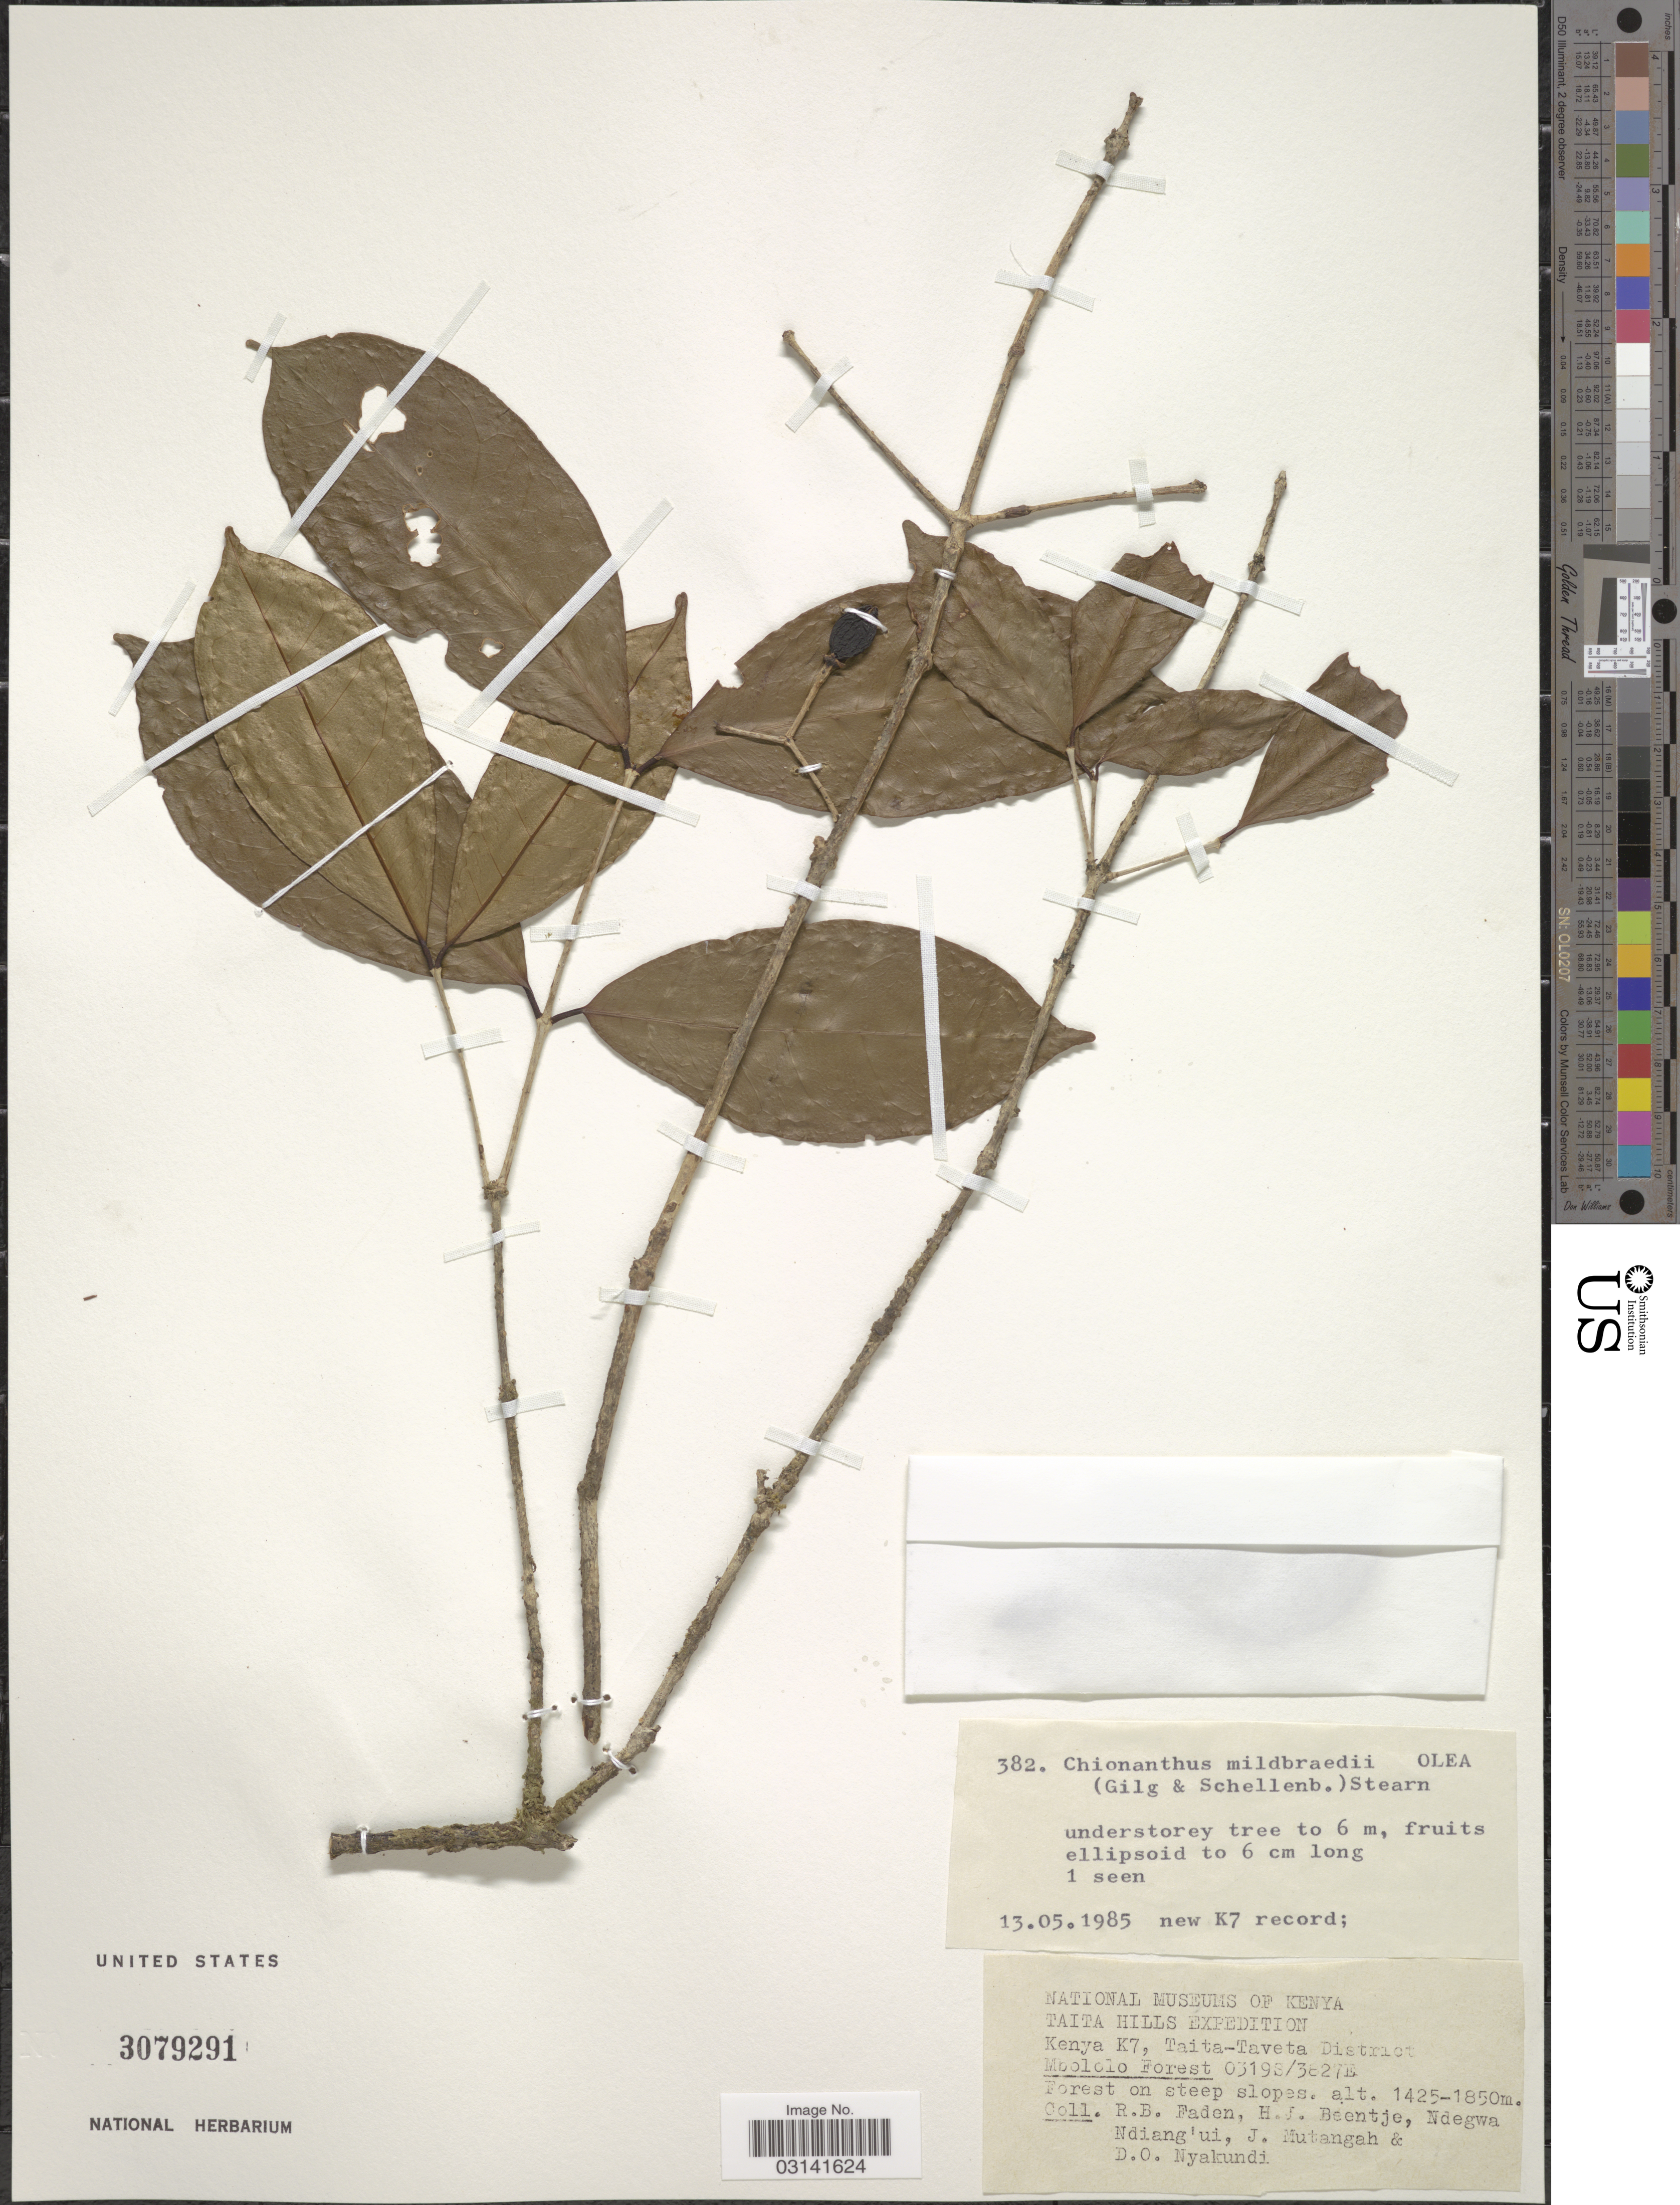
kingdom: Plantae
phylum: Tracheophyta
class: Magnoliopsida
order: Lamiales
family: Oleaceae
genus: Chionanthus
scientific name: Chionanthus africanus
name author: Thwaites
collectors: R. B. Faden, H. J. Beentje, Ndegwa Ndiang'ui, J. Mutangah & D. Nyakundi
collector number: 382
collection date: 1985-05-13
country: Kenya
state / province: Taita Taveta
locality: Taita Hills. K7, Taita-Taveta District. Mbololo Forest.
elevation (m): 1425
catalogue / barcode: US 3079291